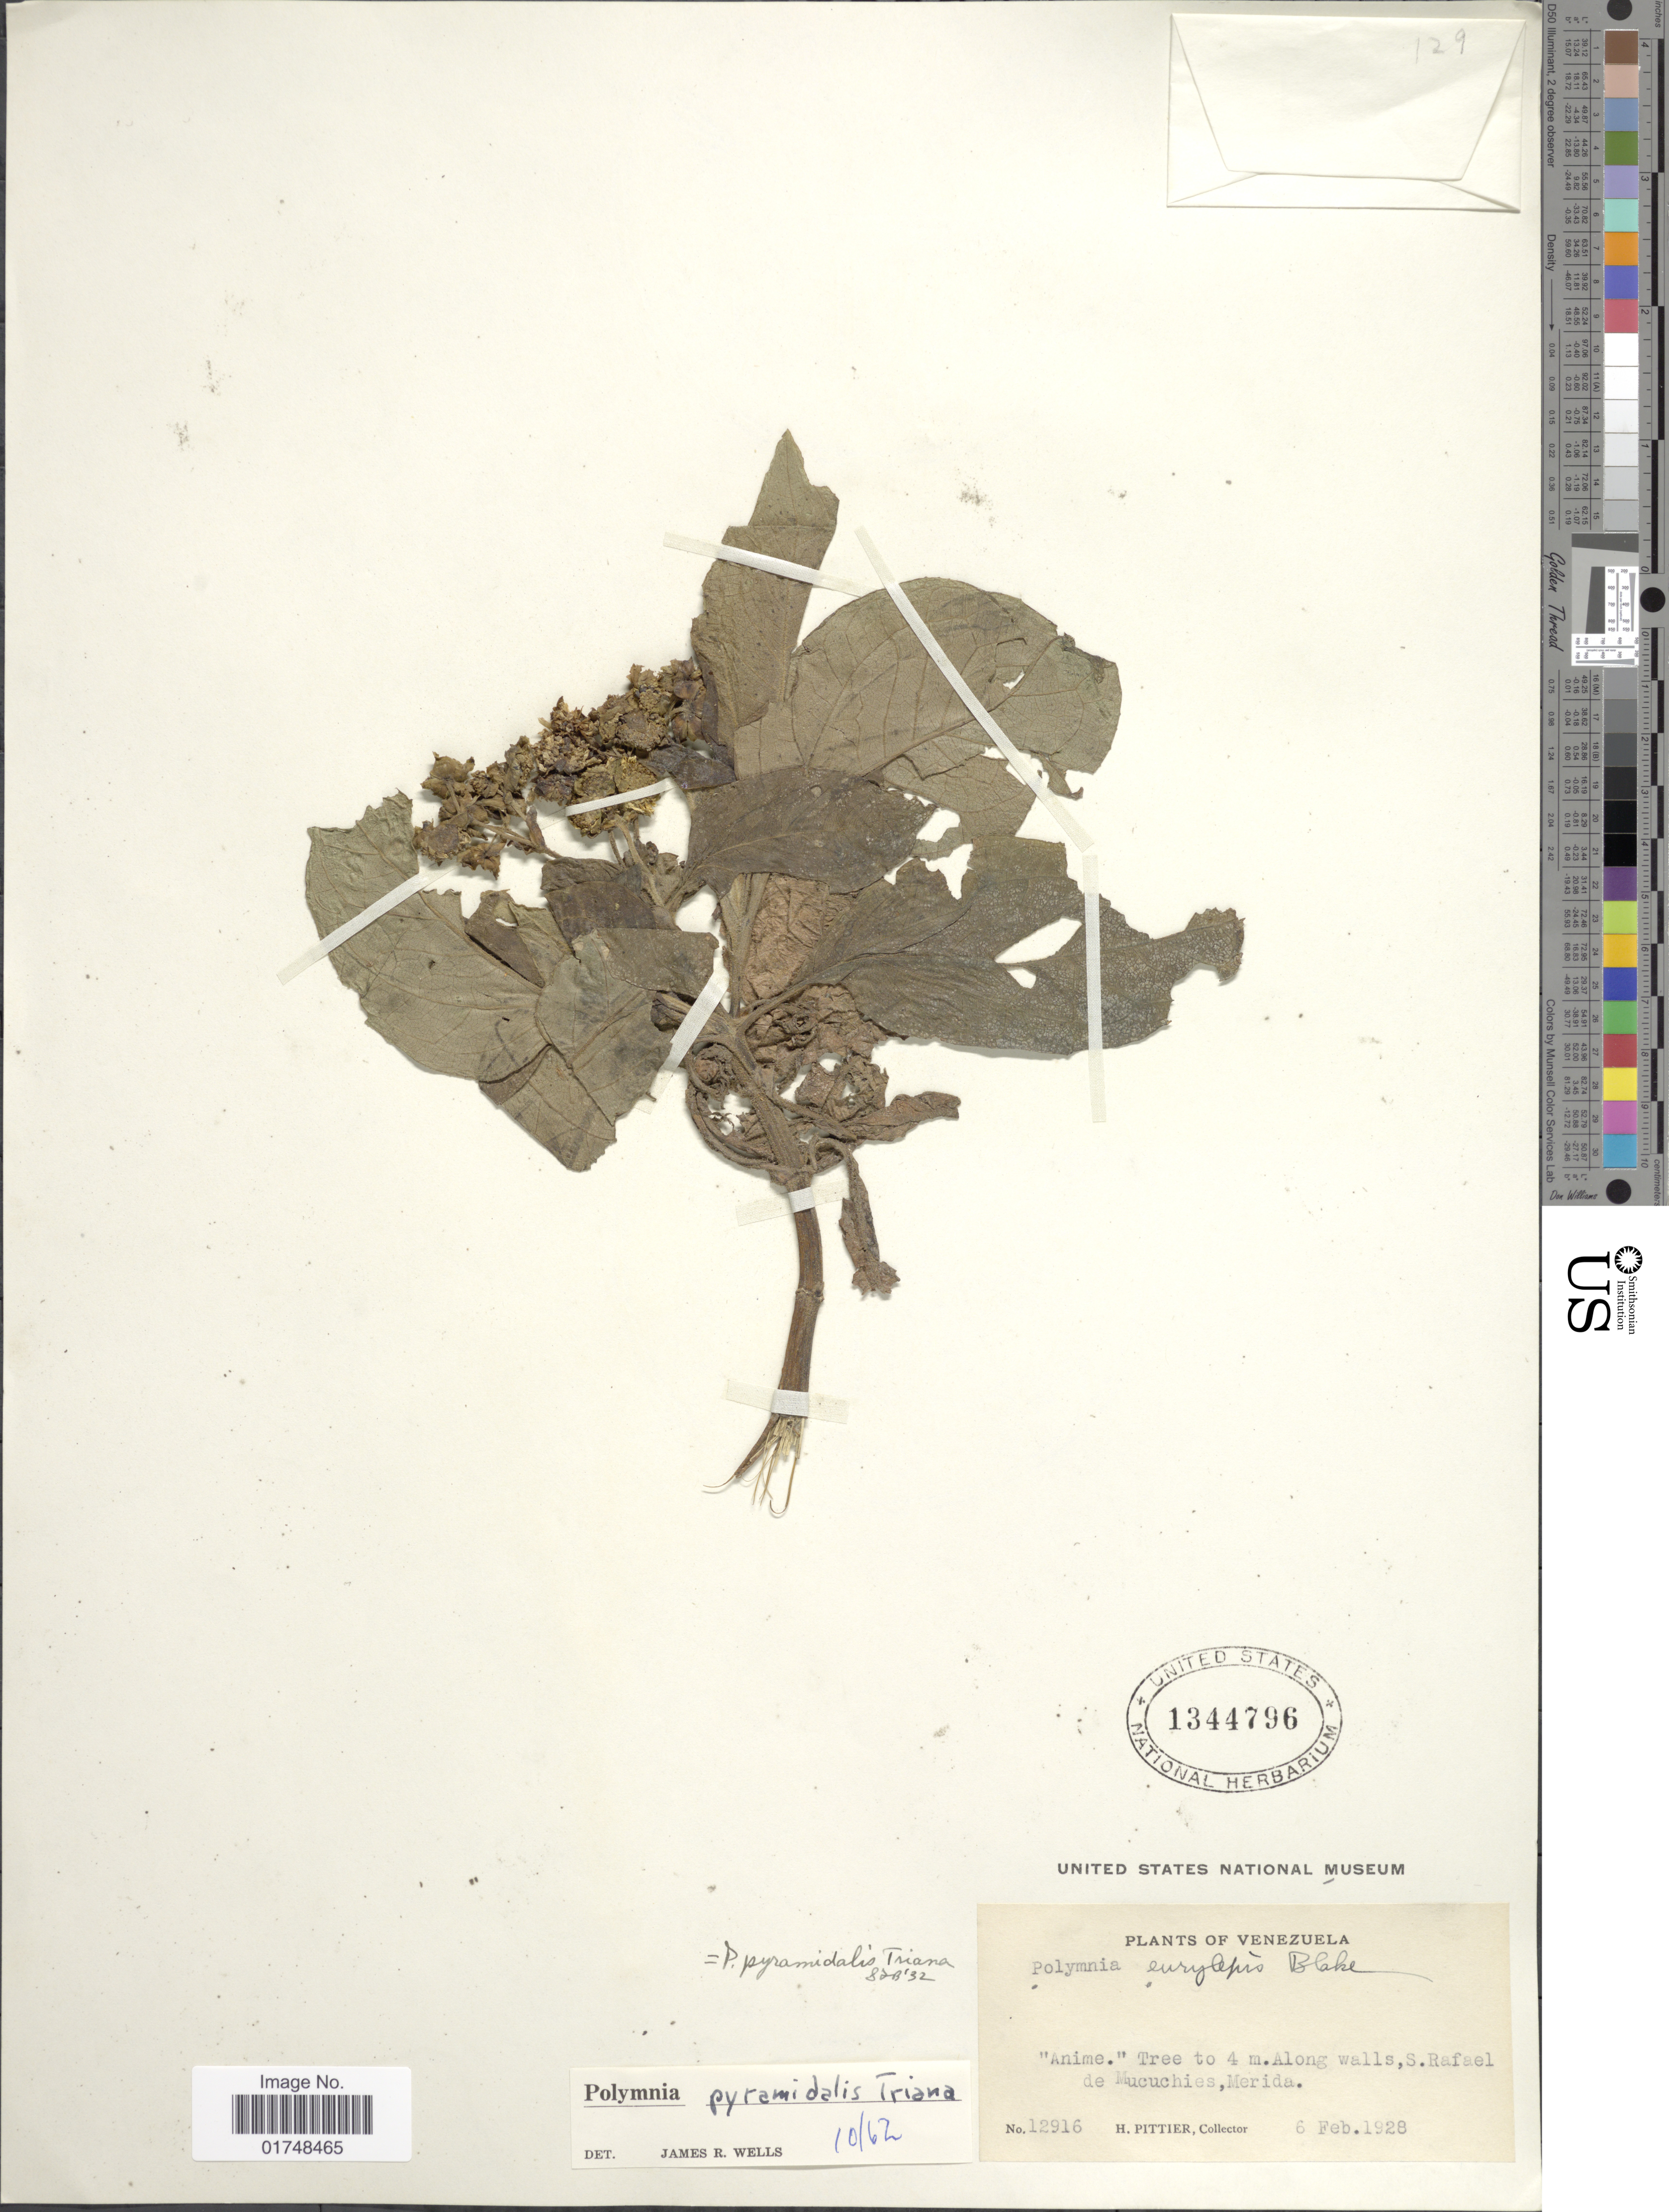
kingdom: Plantae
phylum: Tracheophyta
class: Magnoliopsida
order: Asterales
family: Asteraceae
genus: Smallanthus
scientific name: Smallanthus pyramidalis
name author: (Triana) H. Rob.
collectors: H. F. Pittier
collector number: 12916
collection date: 1928-02-06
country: Venezuela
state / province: Mérida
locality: S. Rafael de Mucuchies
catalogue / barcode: US 1344796